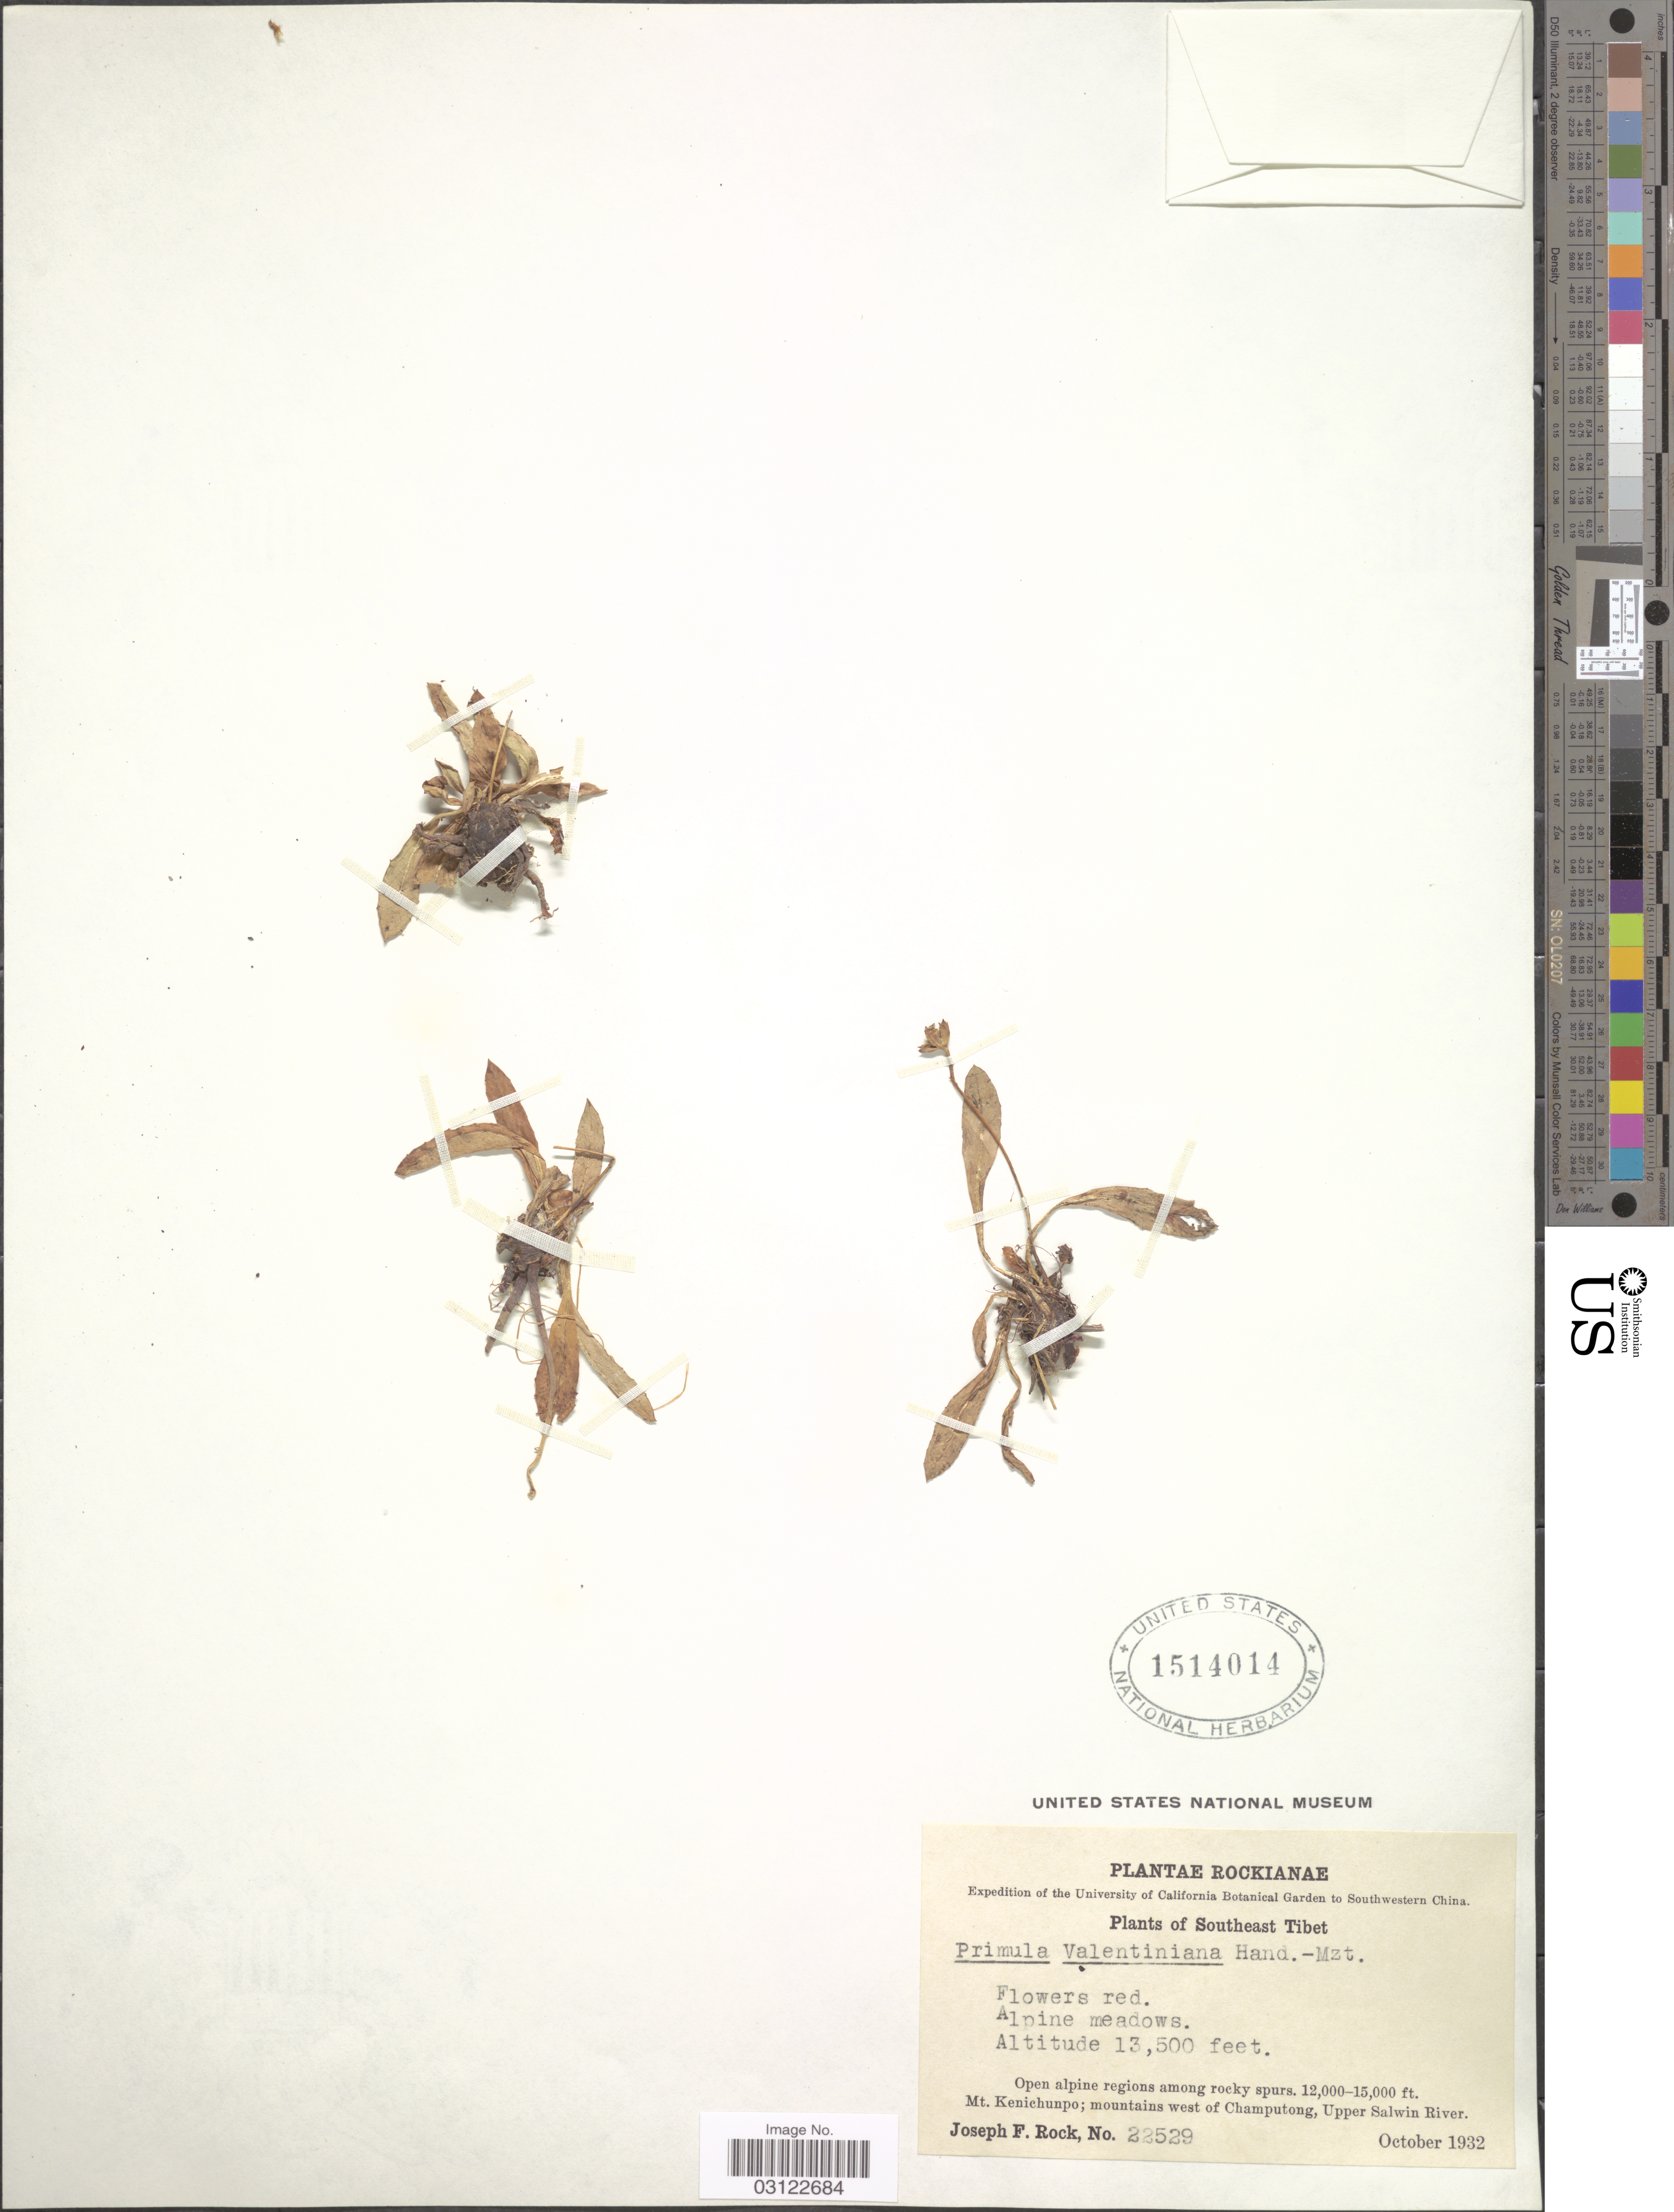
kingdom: Plantae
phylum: Tracheophyta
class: Magnoliopsida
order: Ericales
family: Primulaceae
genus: Primula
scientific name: Primula valentiniana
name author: Hand.-Mazz.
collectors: J. F. Rock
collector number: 22529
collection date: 1932-10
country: China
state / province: Xizang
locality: Southwestern China. Southeast Tibet. Open alpine regions among rocky spurs. Mt. Kenichunpo; mountains west of Champutong, Upper Salwin River.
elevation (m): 4115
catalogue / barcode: US 1514014